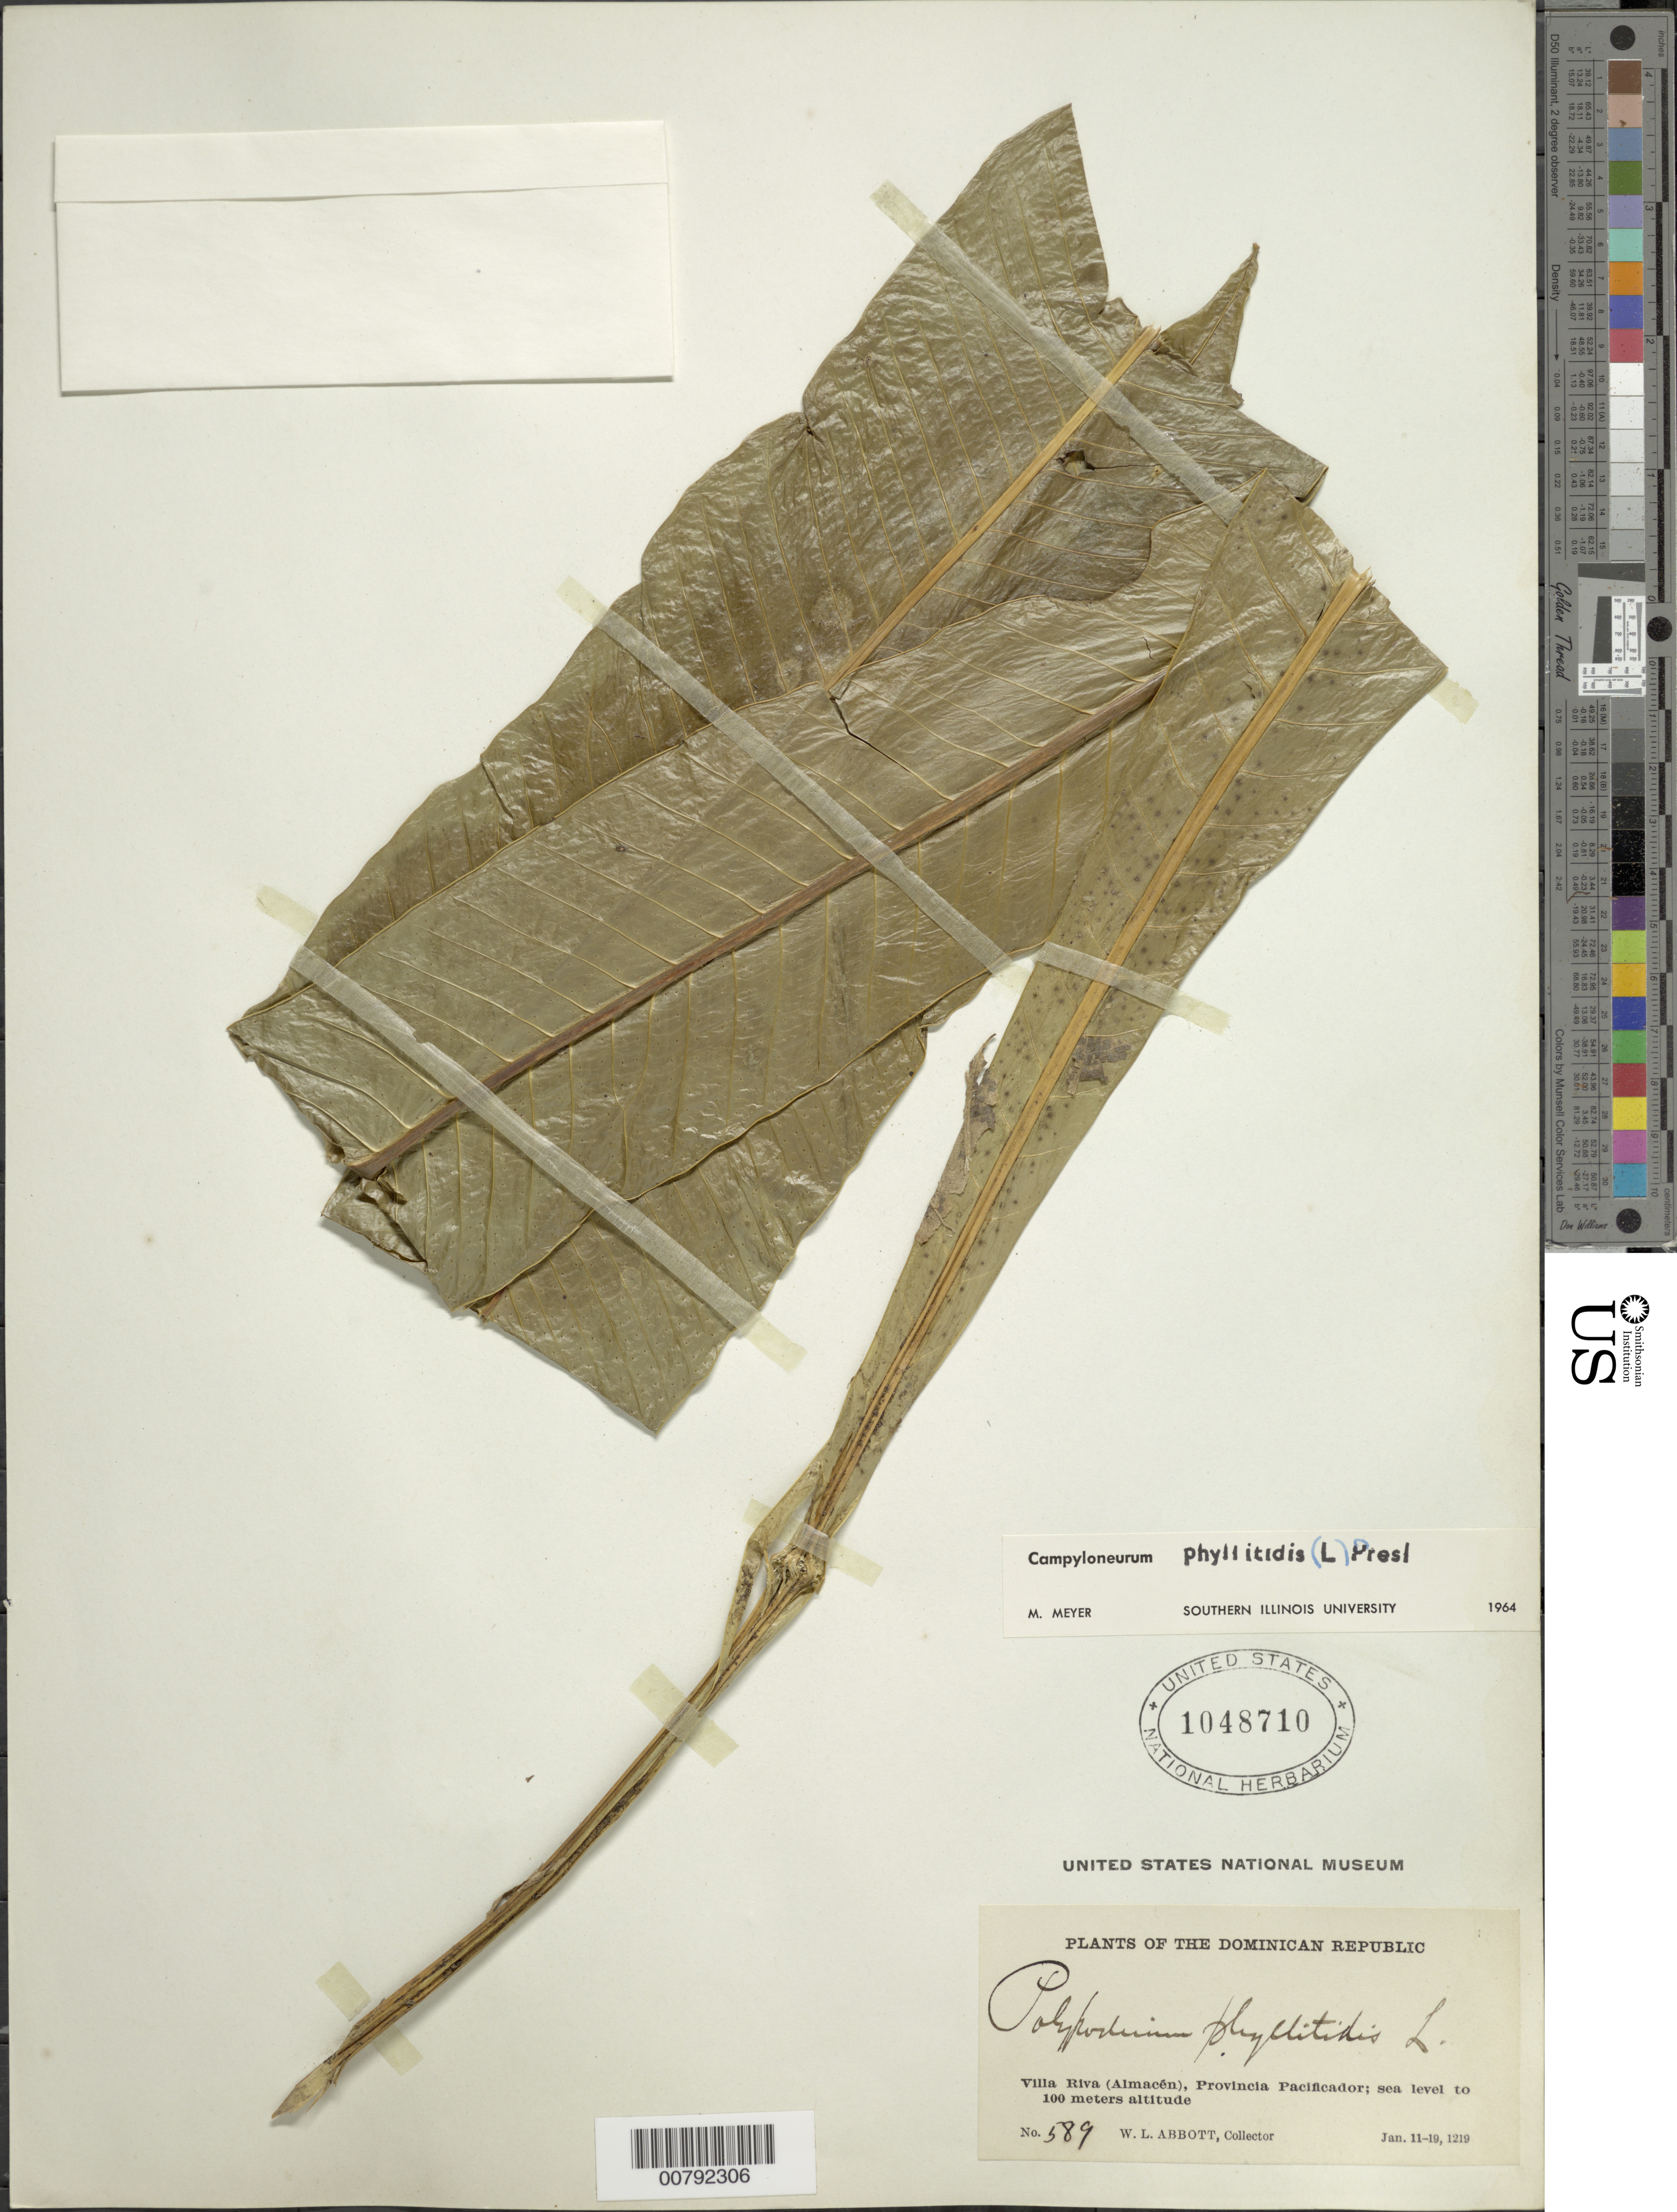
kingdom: Plantae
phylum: Tracheophyta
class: Polypodiopsida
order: Polypodiales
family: Polypodiaceae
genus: Campyloneurum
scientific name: Campyloneurum phyllitidis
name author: (L.) C. Presl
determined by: Meyer, M.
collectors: W. L. Abbott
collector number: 589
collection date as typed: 11 Jan 1919 to 19 Jan 1919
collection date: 1919-01-11/1919-01-19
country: Dominican Republic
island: Hispaniola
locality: Prov. Pacificador, Villa Riva (Almacén)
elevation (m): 0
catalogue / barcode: US 1048710